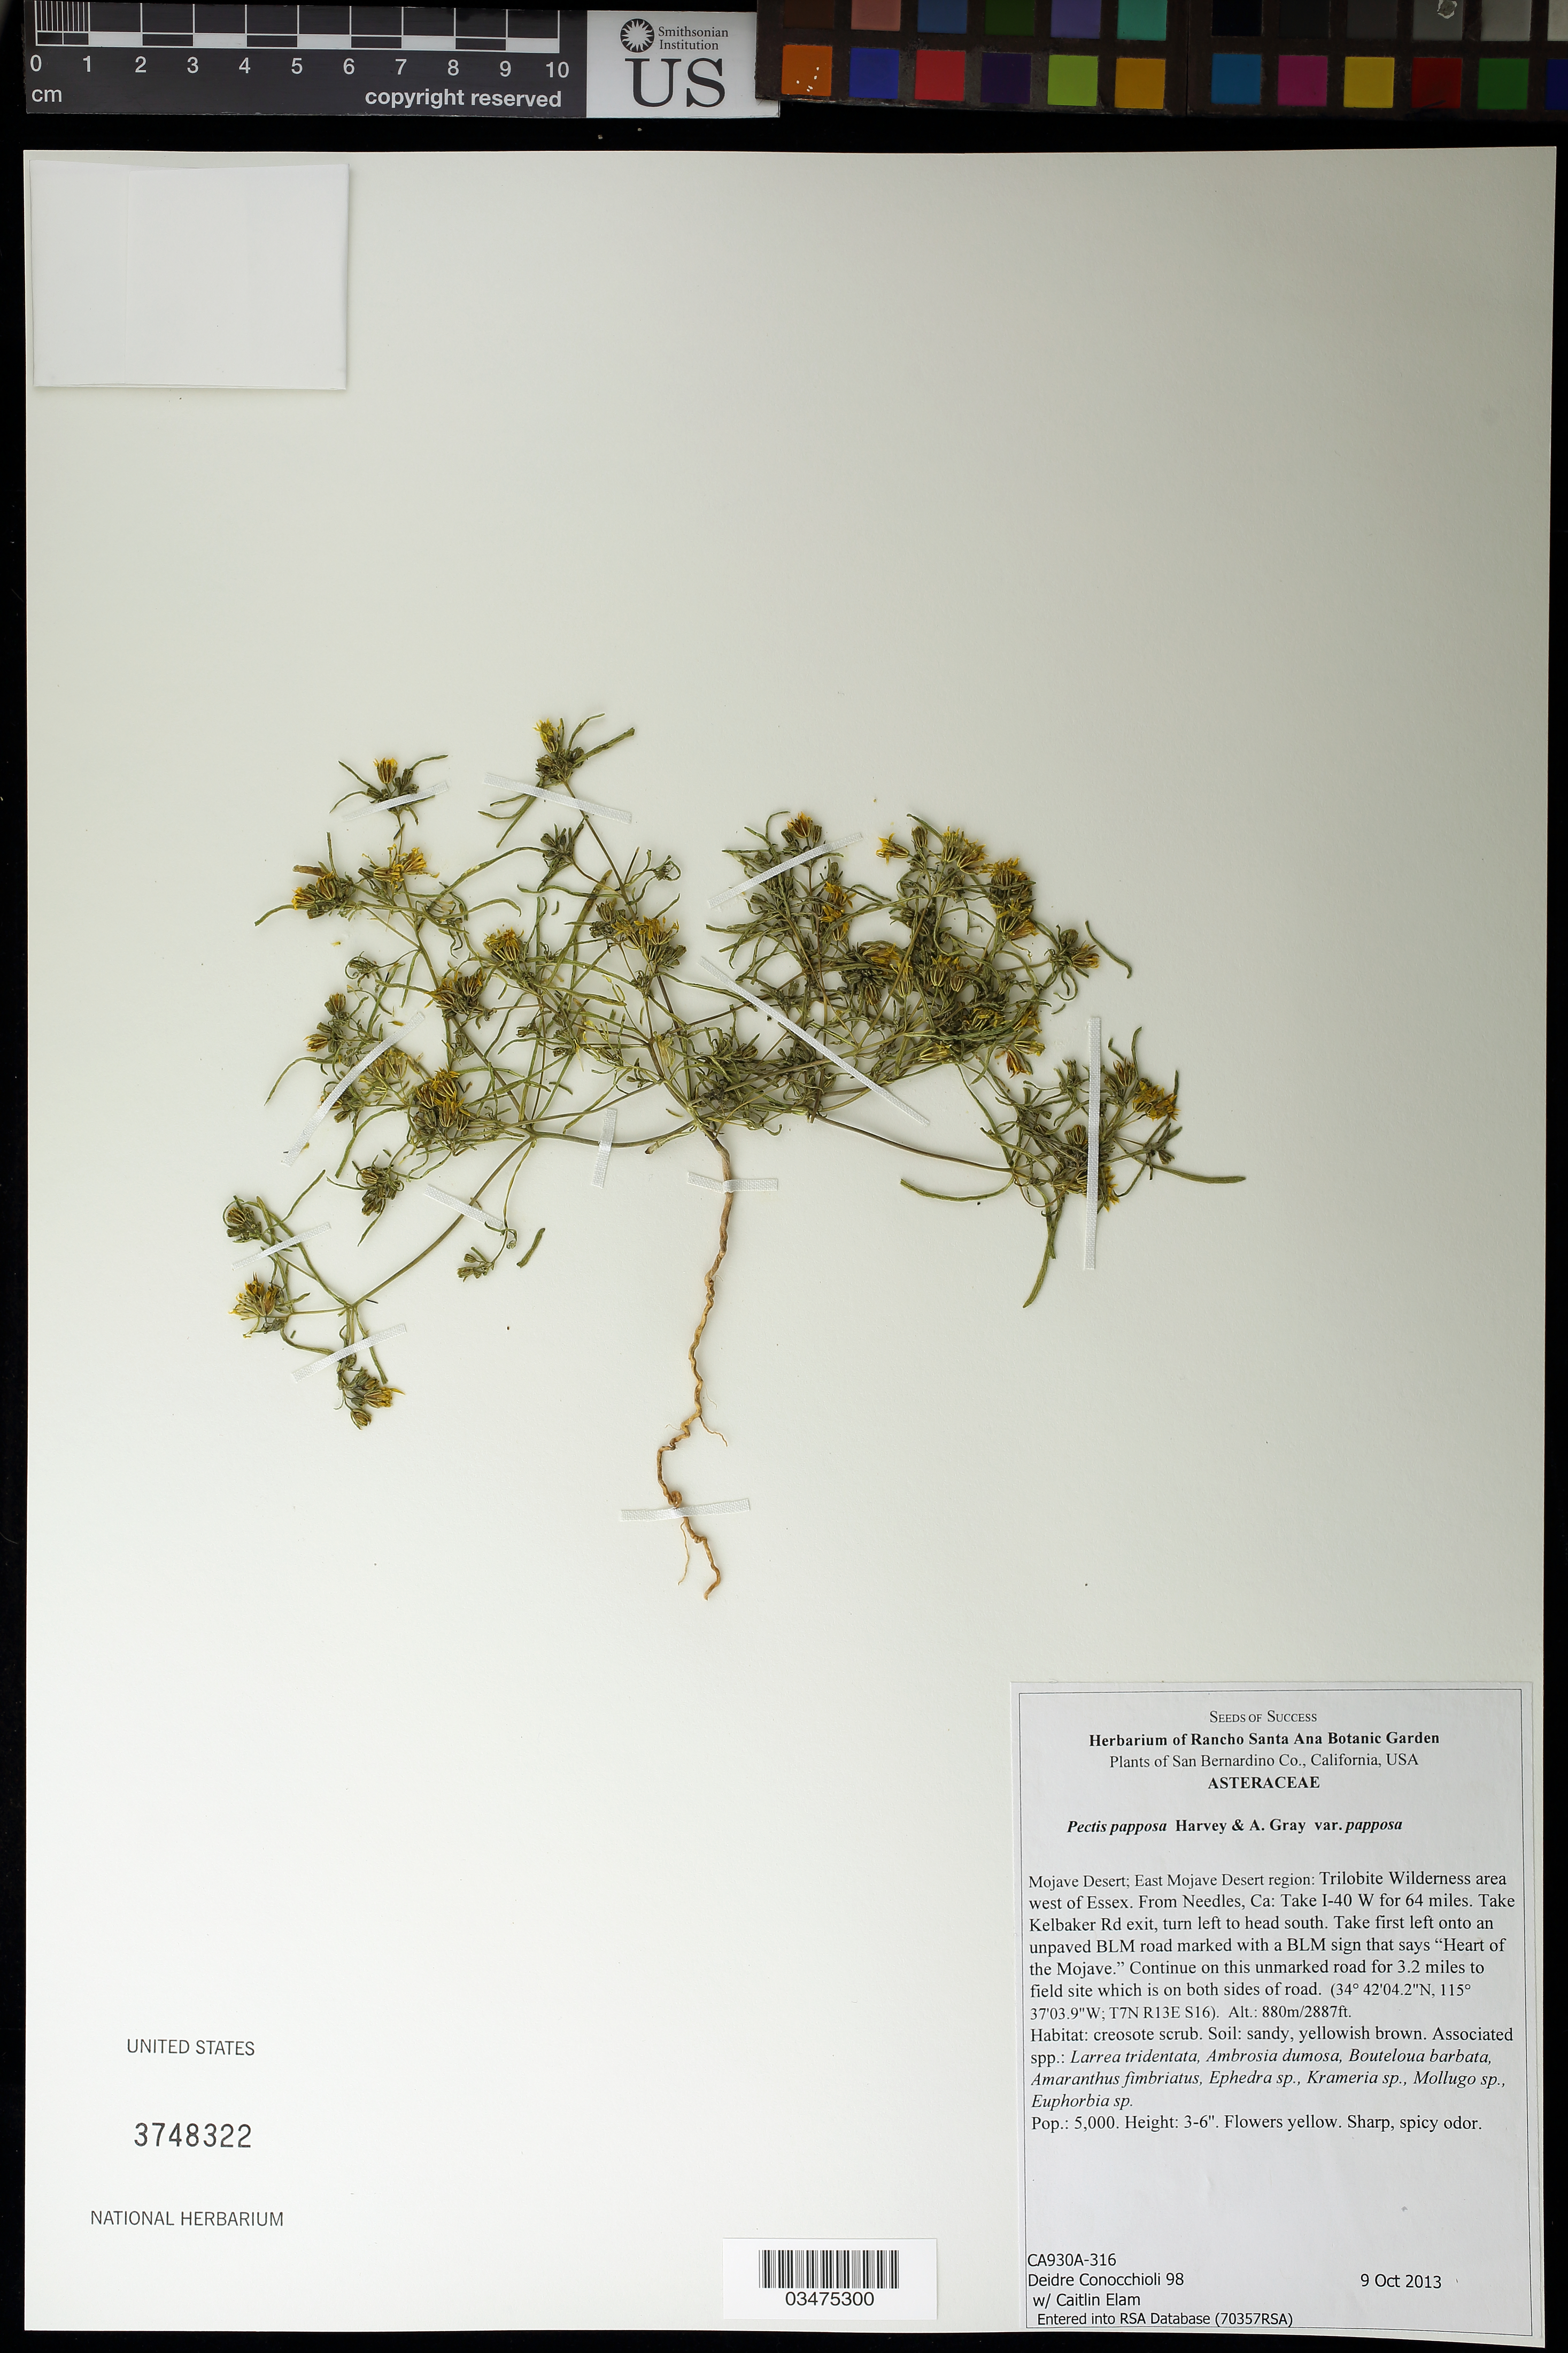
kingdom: Plantae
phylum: Tracheophyta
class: Magnoliopsida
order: Asterales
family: Asteraceae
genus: Pectis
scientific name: Pectis papposa var. papposa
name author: Harv. & A. Gray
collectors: D. Conocchioli & C. Elam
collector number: CA930A-316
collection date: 2013-10-09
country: United States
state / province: California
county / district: San Bernardino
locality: Mojave Desert, East region, Trilobite Wilderness area west of Essex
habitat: Creosote scrub. Soil: sandy, yellowish brown.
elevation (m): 880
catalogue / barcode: US 3748322